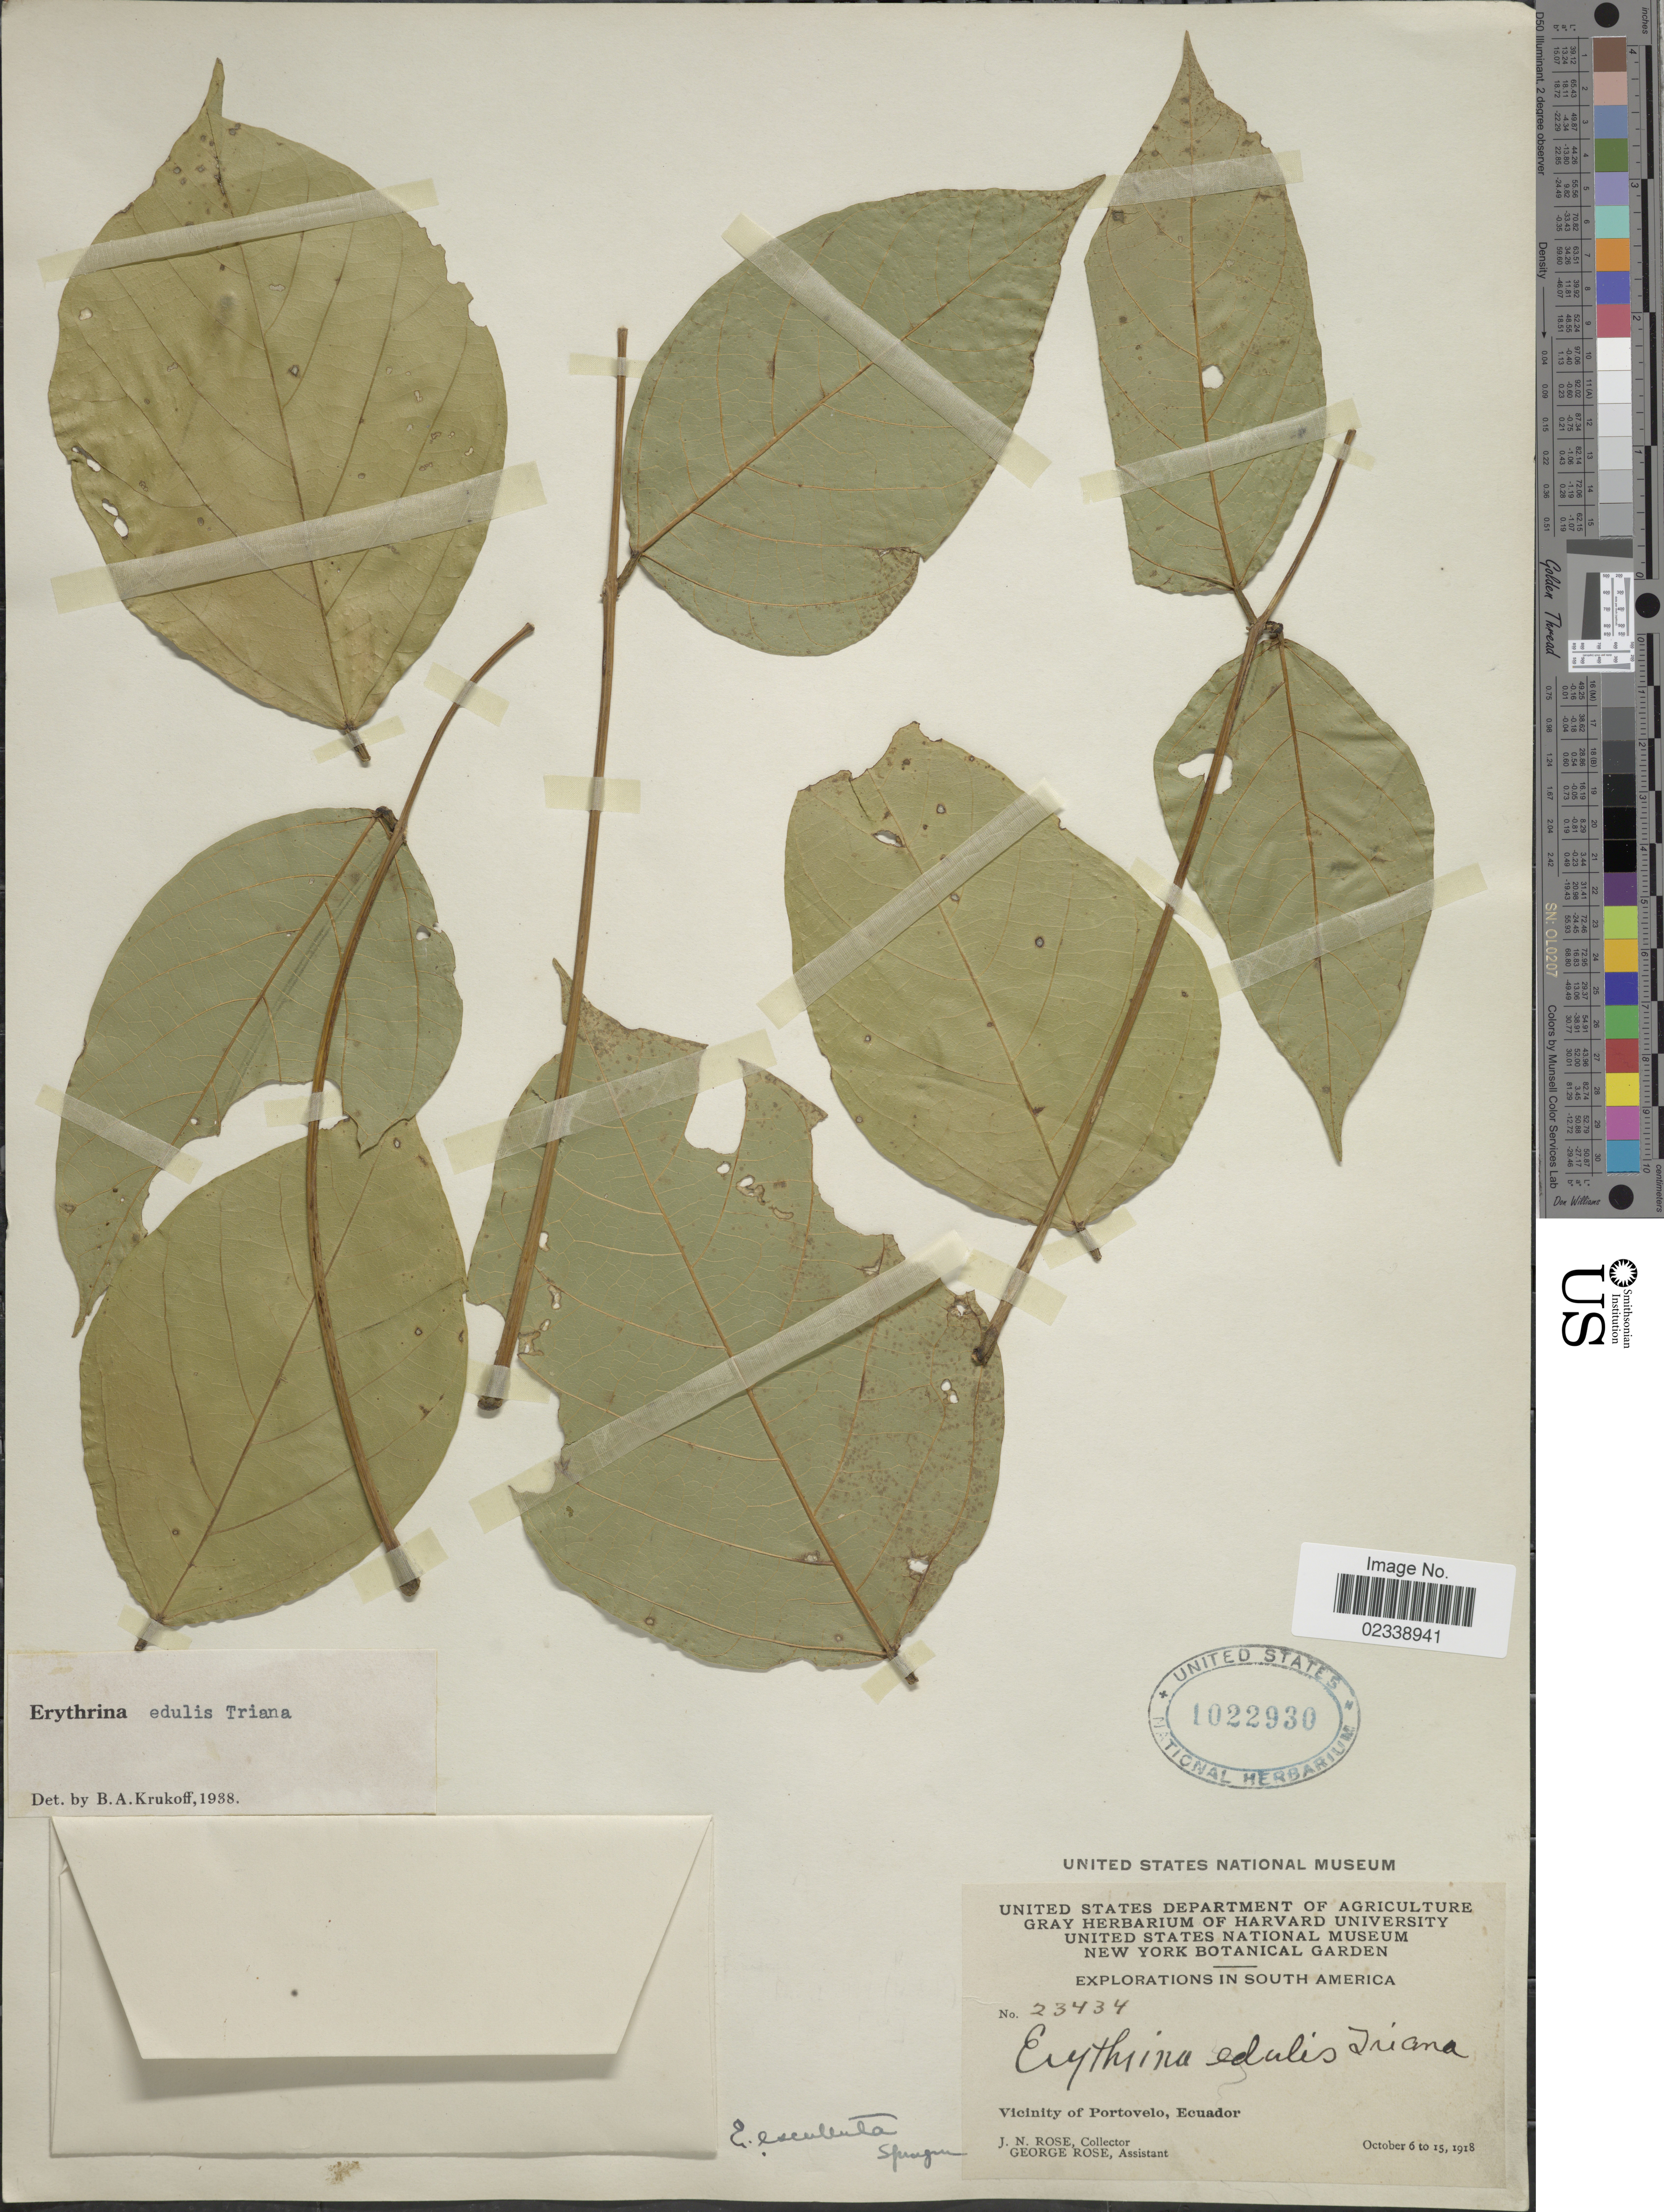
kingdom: Plantae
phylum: Tracheophyta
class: Magnoliopsida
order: Fabales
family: Fabaceae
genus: Erythrina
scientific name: Erythrina edulis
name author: Triana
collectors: J. N. Rose & G. Rose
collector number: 23434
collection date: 1918-10-06/1918-10-15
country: Ecuador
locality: Vicinity of Portovelo.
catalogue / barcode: US 1022930